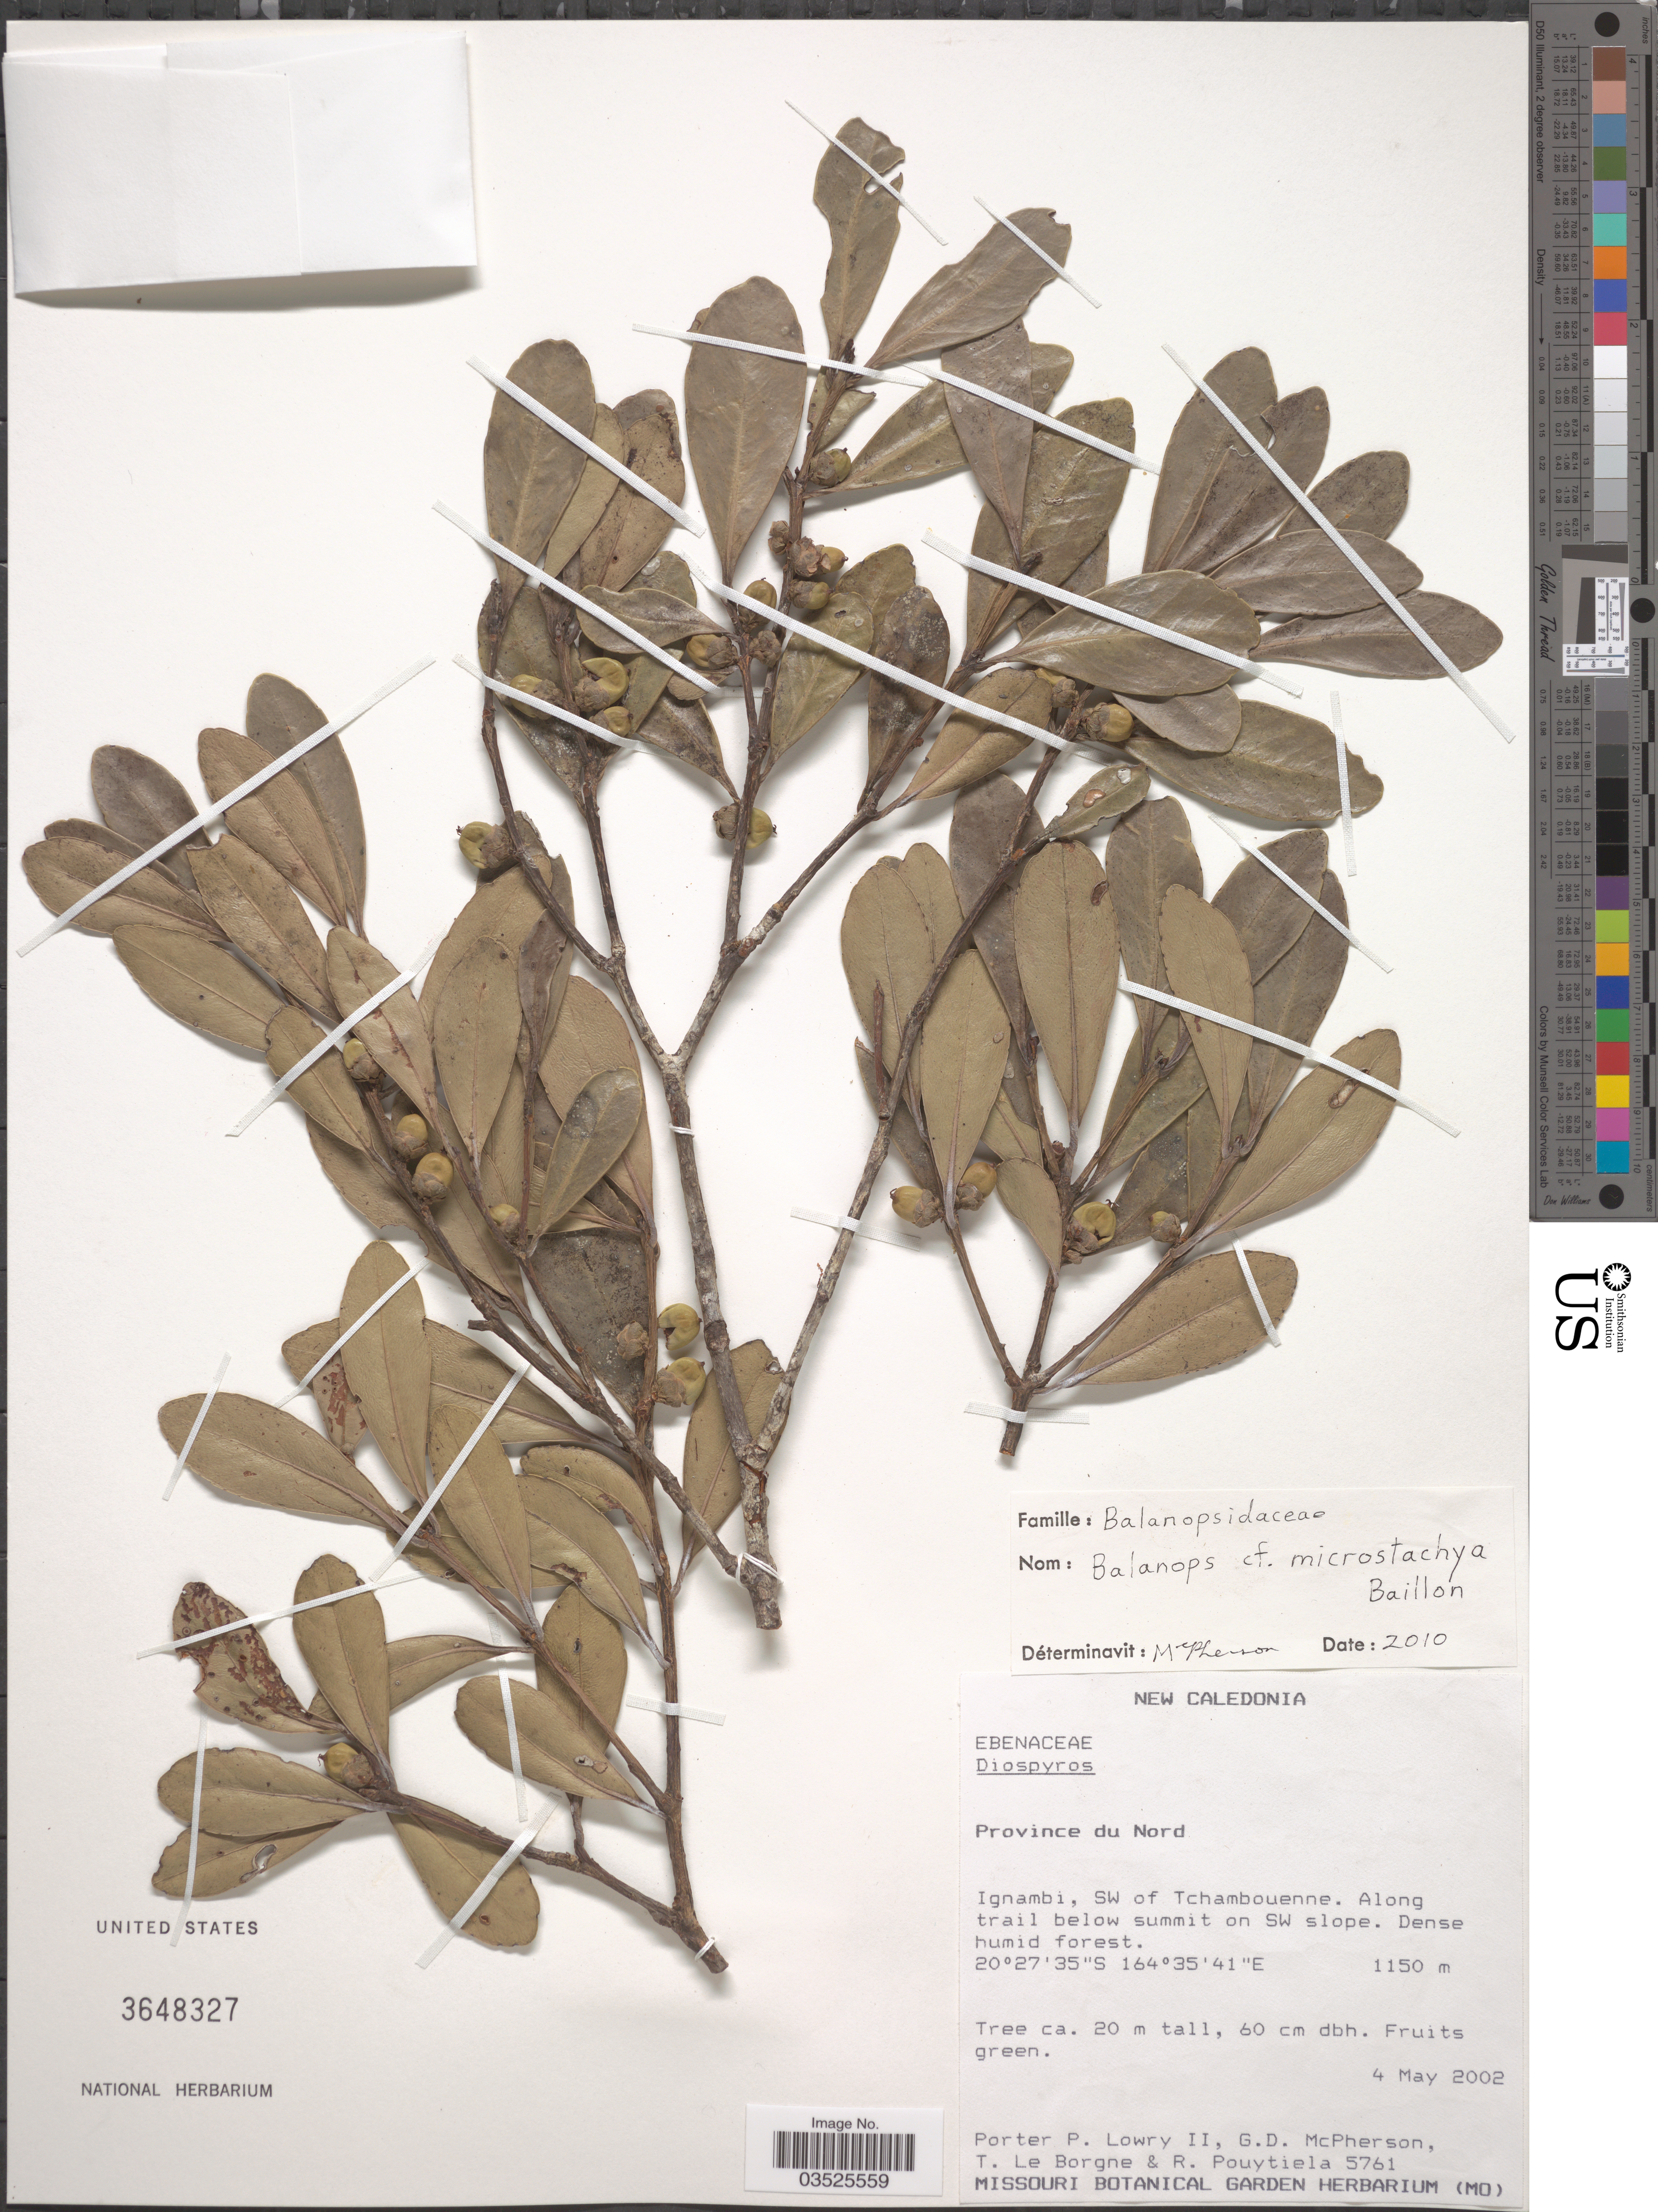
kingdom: Plantae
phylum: Tracheophyta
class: Magnoliopsida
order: Malpighiales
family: Balanopaceae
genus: Balanops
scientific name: Balanops microstachya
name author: Baill.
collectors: P. P. Lowry, G. McPherson, T. Le Borgne & R. Pouytiela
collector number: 5761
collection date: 2002-05-04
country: New Caledonia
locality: Province du Nord. Ignambi, SW of Tchambouenne. Along trail below summit on SW slope.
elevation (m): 1150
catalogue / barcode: US 3648327